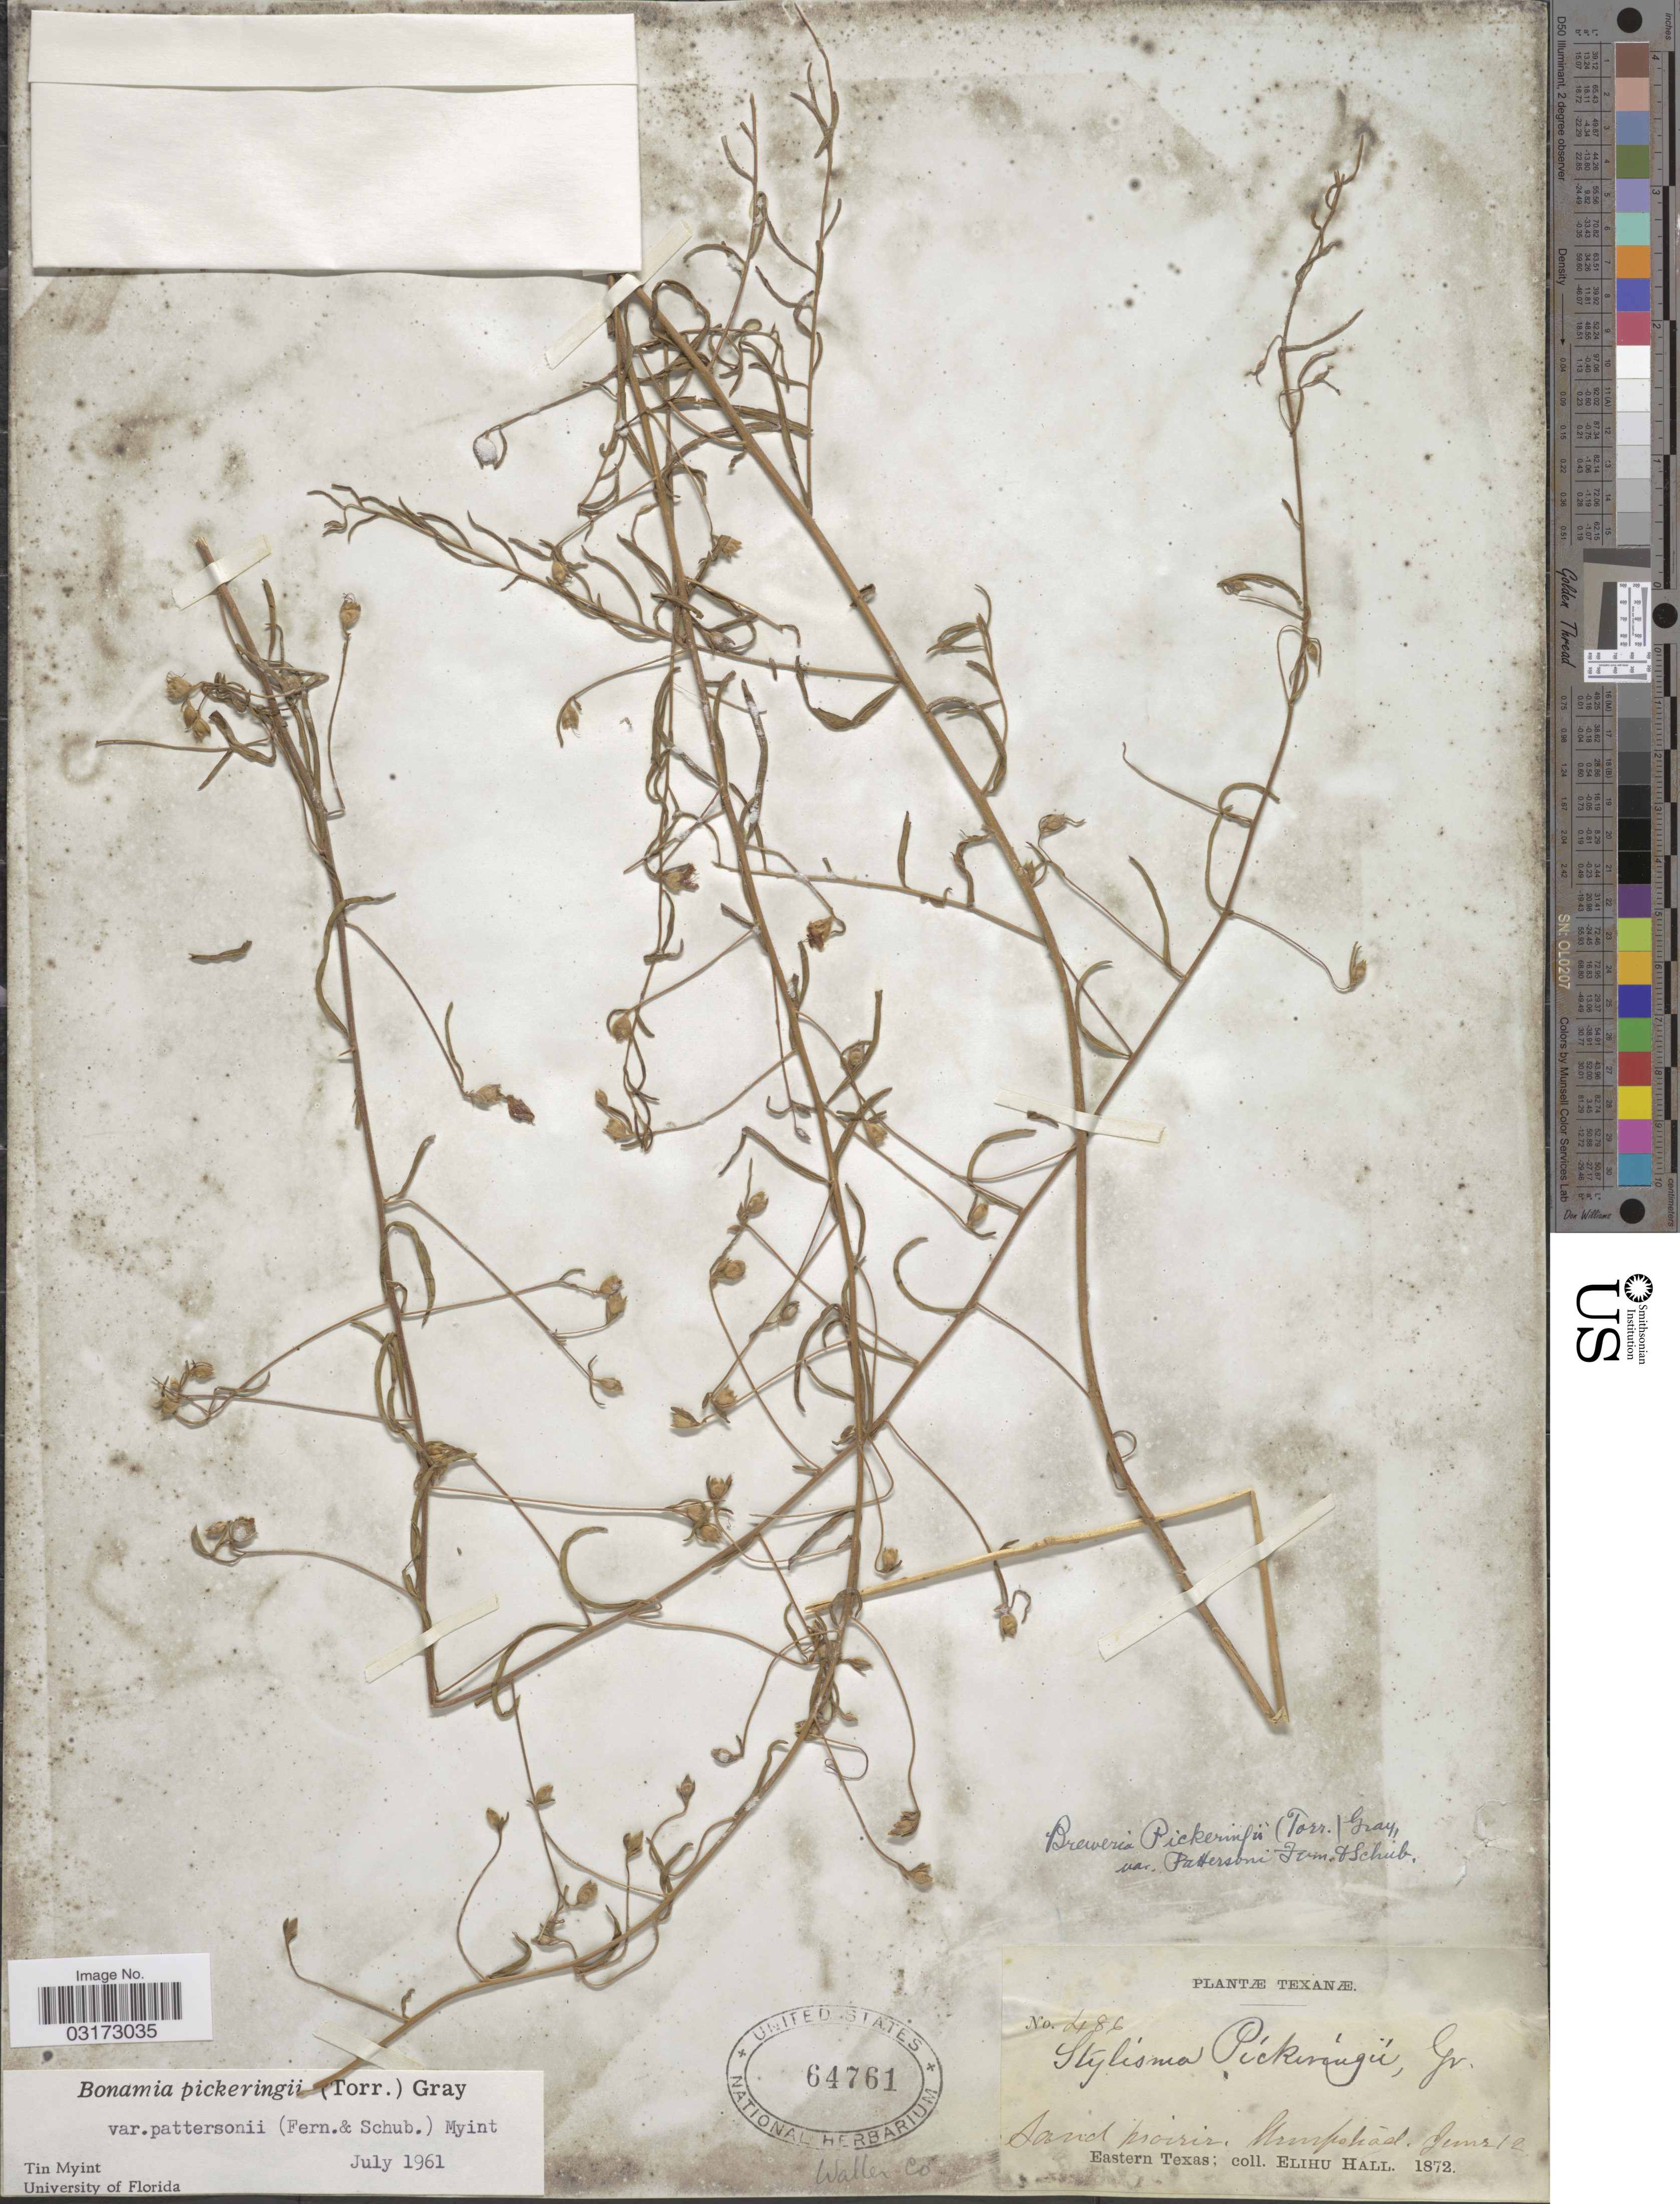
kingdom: Plantae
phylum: Tracheophyta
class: Magnoliopsida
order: Solanales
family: Convolvulaceae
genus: Stylisma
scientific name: Stylisma pickeringii var. pattersonii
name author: (Fernald & B.G. Schub.) Myint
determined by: Strong, Mark T., (BOT), Smithsonian Institution - National Museum of Natural History (UNITED STATES)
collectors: E. Hall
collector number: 486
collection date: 1872-06-12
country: United States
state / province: Texas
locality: Waller Co. Hempstead.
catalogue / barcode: US 64761